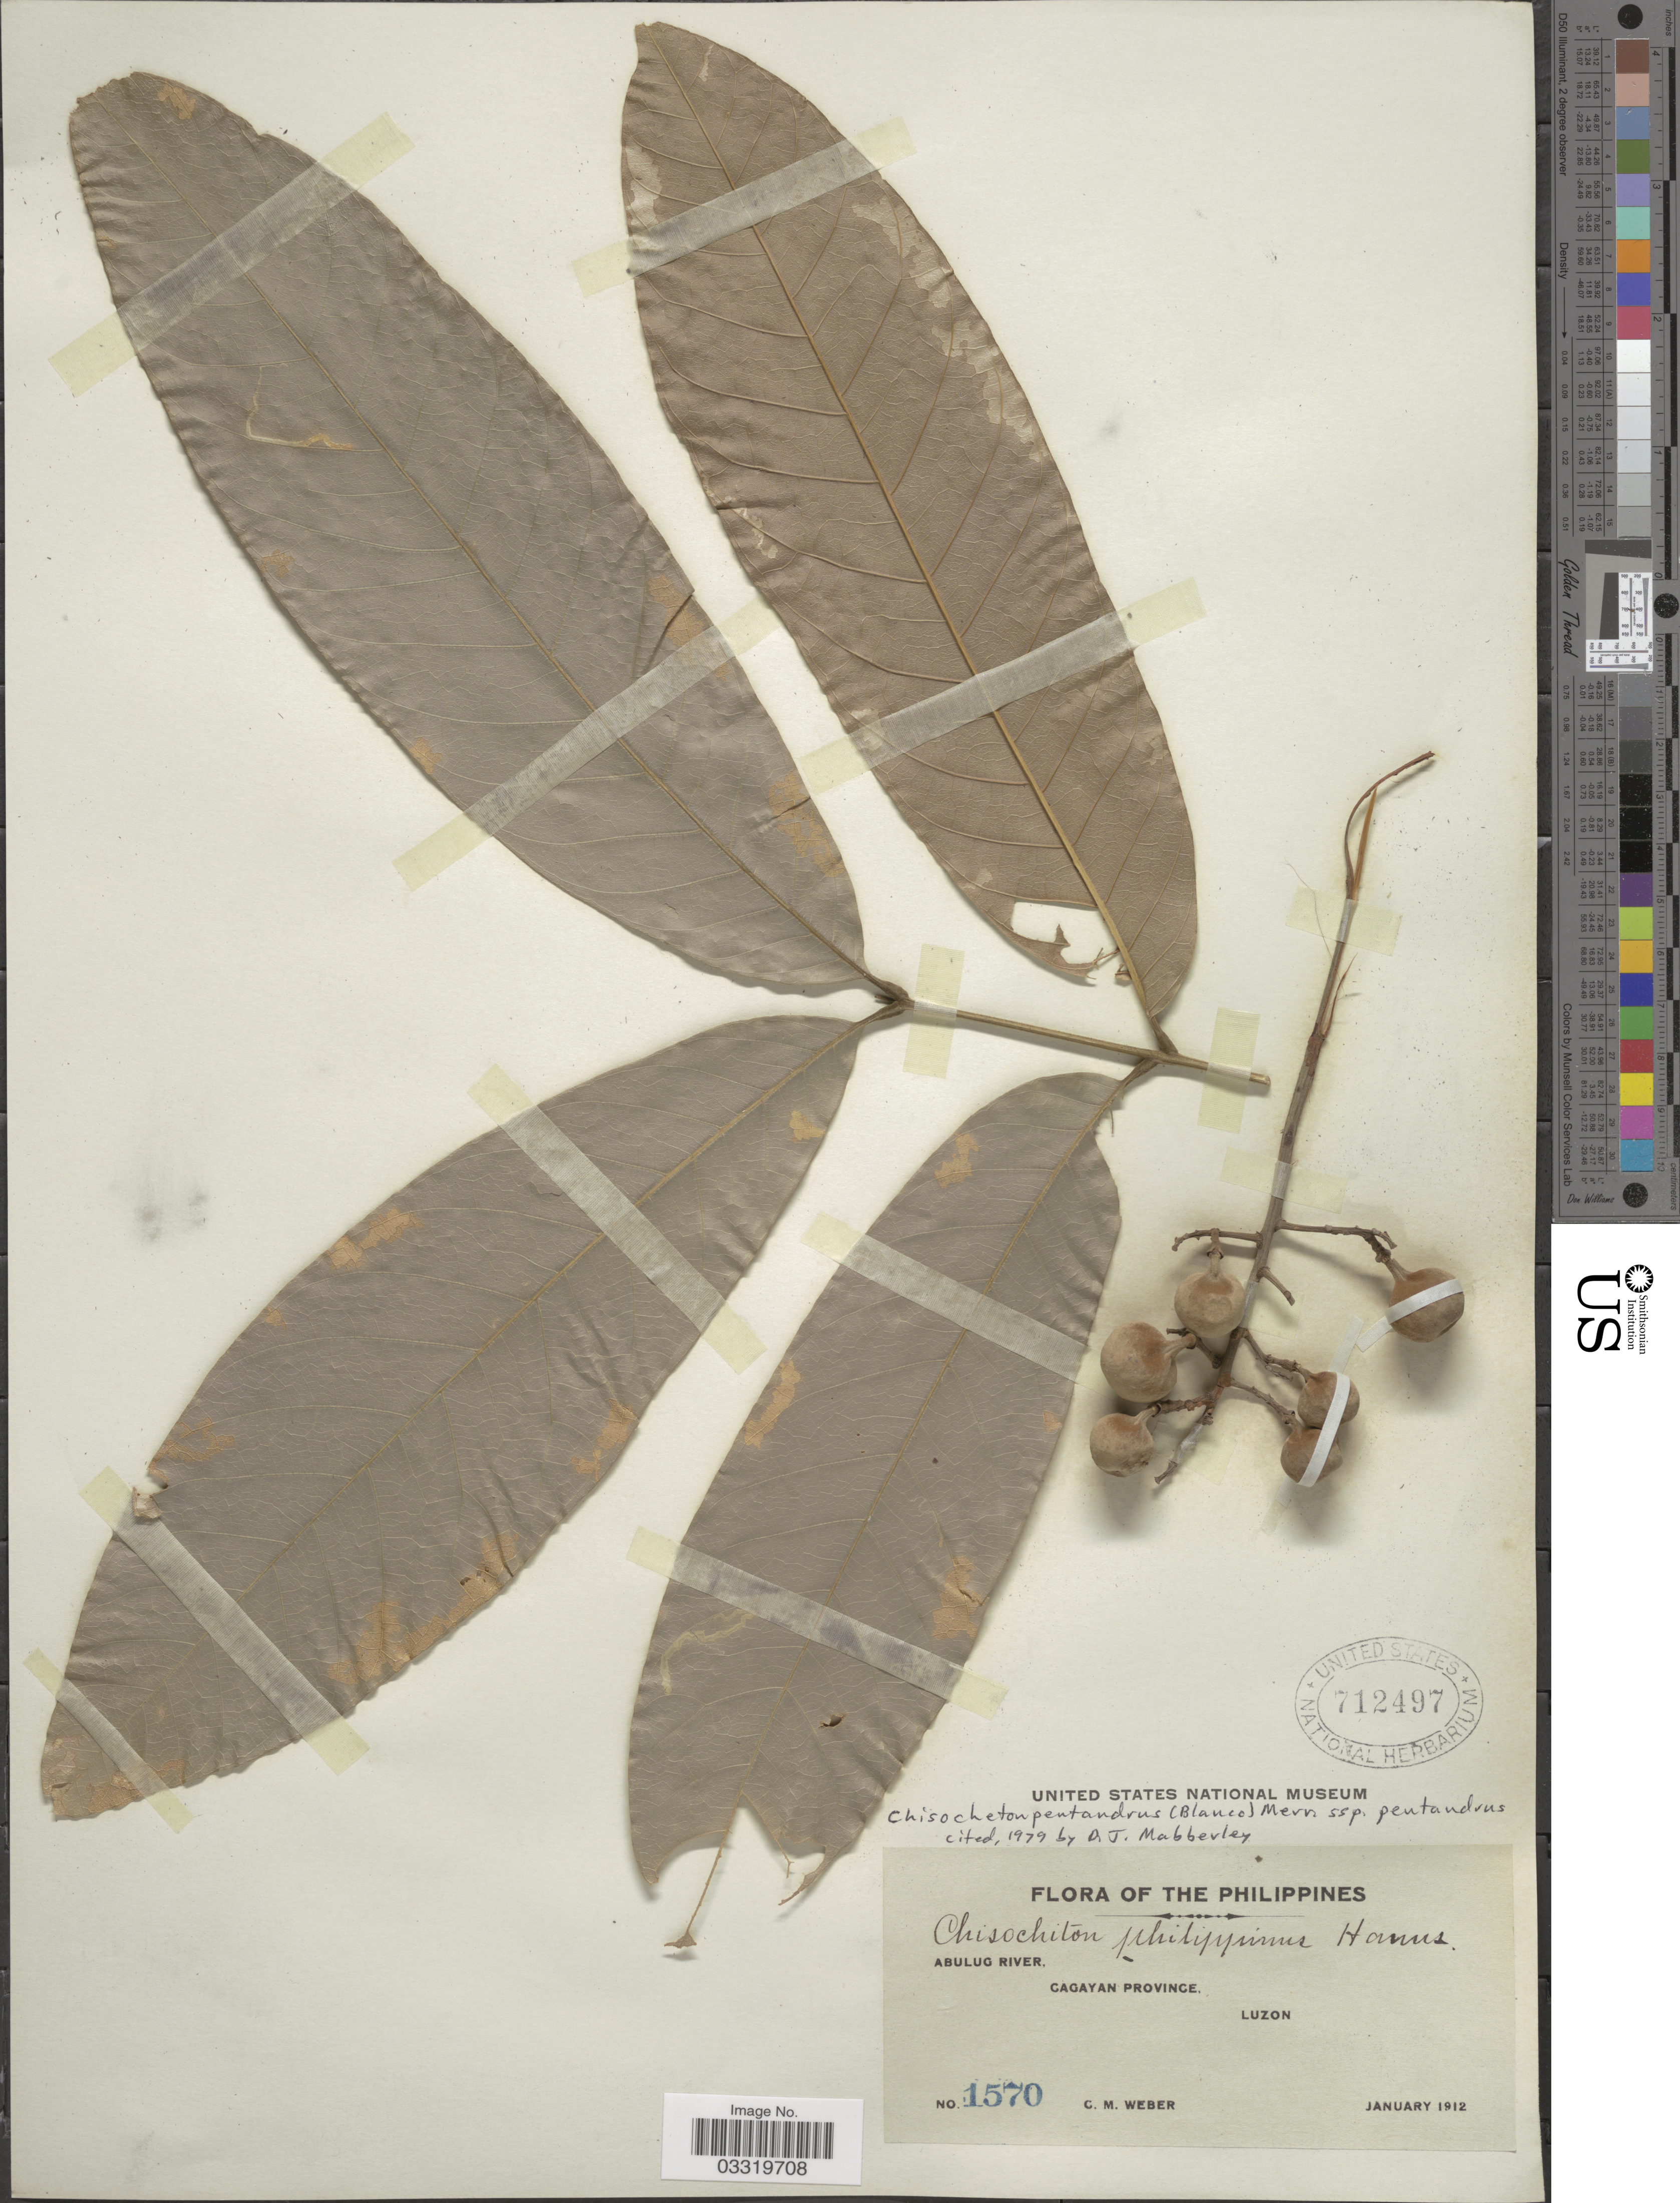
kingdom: Plantae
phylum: Tracheophyta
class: Magnoliopsida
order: Sapindales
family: Meliaceae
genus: Chisocheton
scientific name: Chisocheton pentandrus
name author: (Blanco) Merr.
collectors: C. M. Weber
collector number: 1570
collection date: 1912-01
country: Philippines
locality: Abulug River. Cagayan Province. Luzon.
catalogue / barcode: US 712497